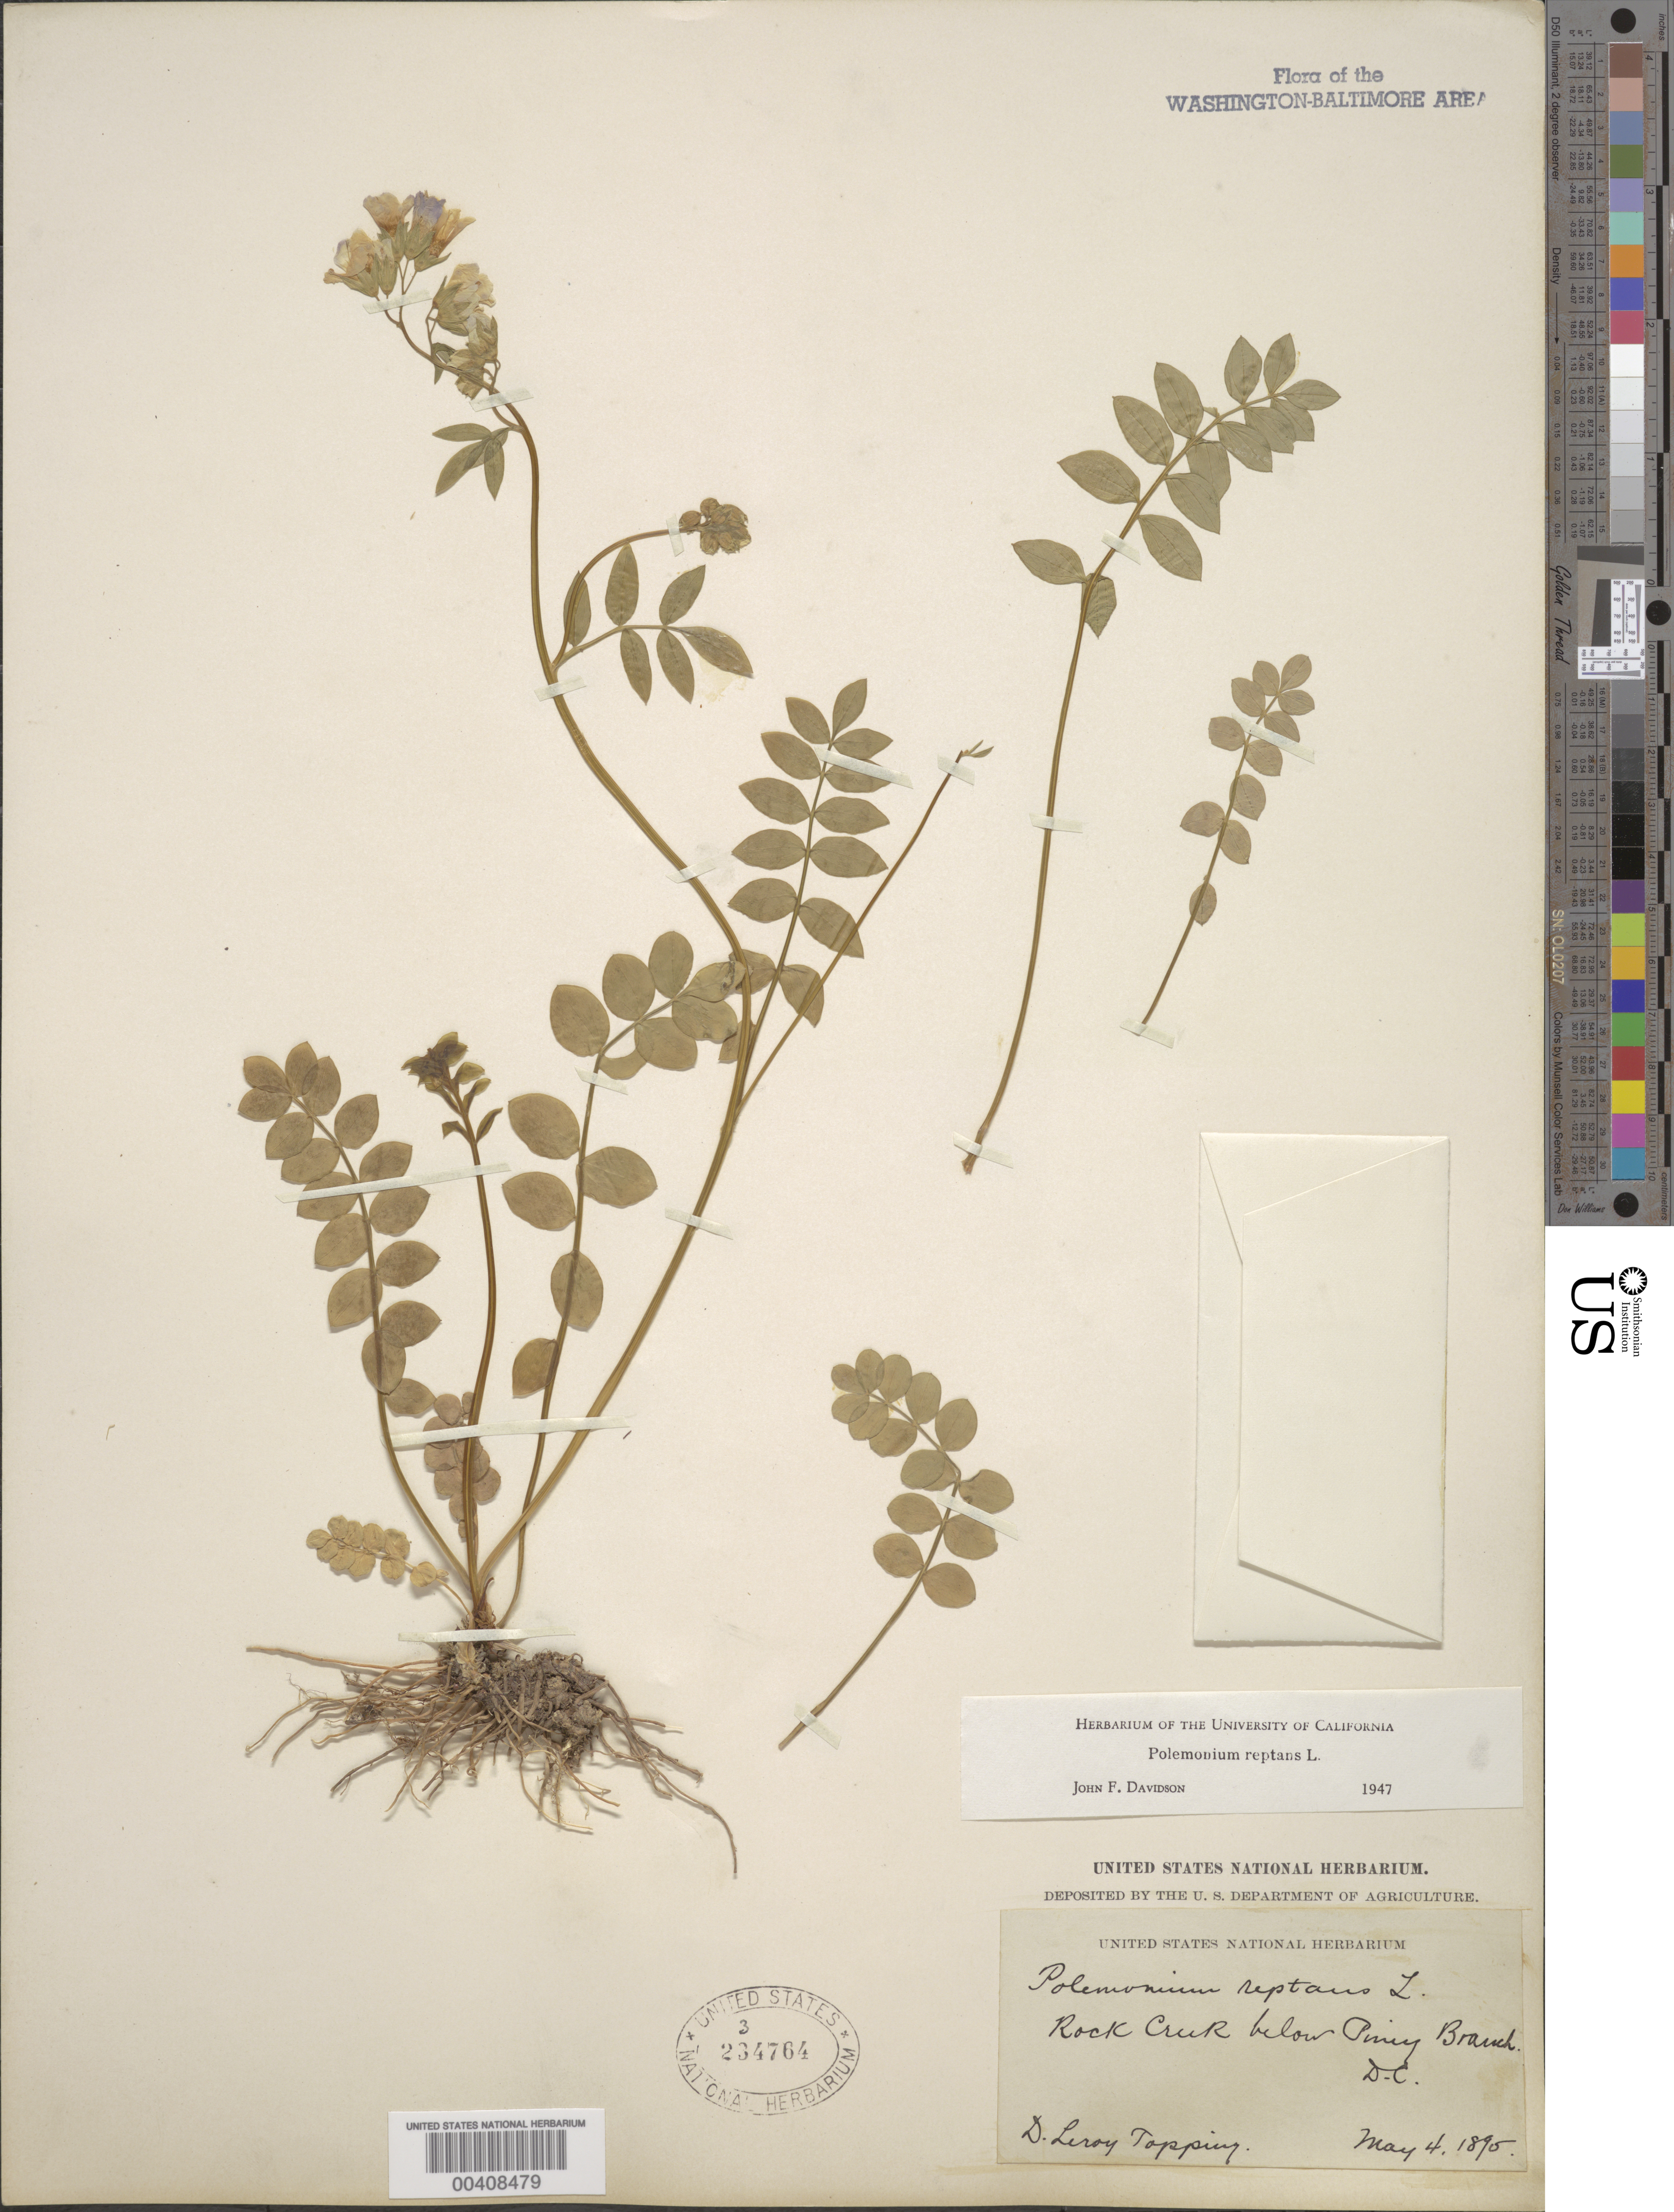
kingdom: Plantae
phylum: Tracheophyta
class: Magnoliopsida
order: Ericales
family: Polemoniaceae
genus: Polemonium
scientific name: Polemonium reptans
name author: L.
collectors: D. L. Topping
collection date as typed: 04 May 1895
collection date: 1895-05-04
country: United States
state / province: District of Columbia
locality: Rock Creek below Piney Branch Rock Creek Park and Vicinity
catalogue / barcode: US 234764